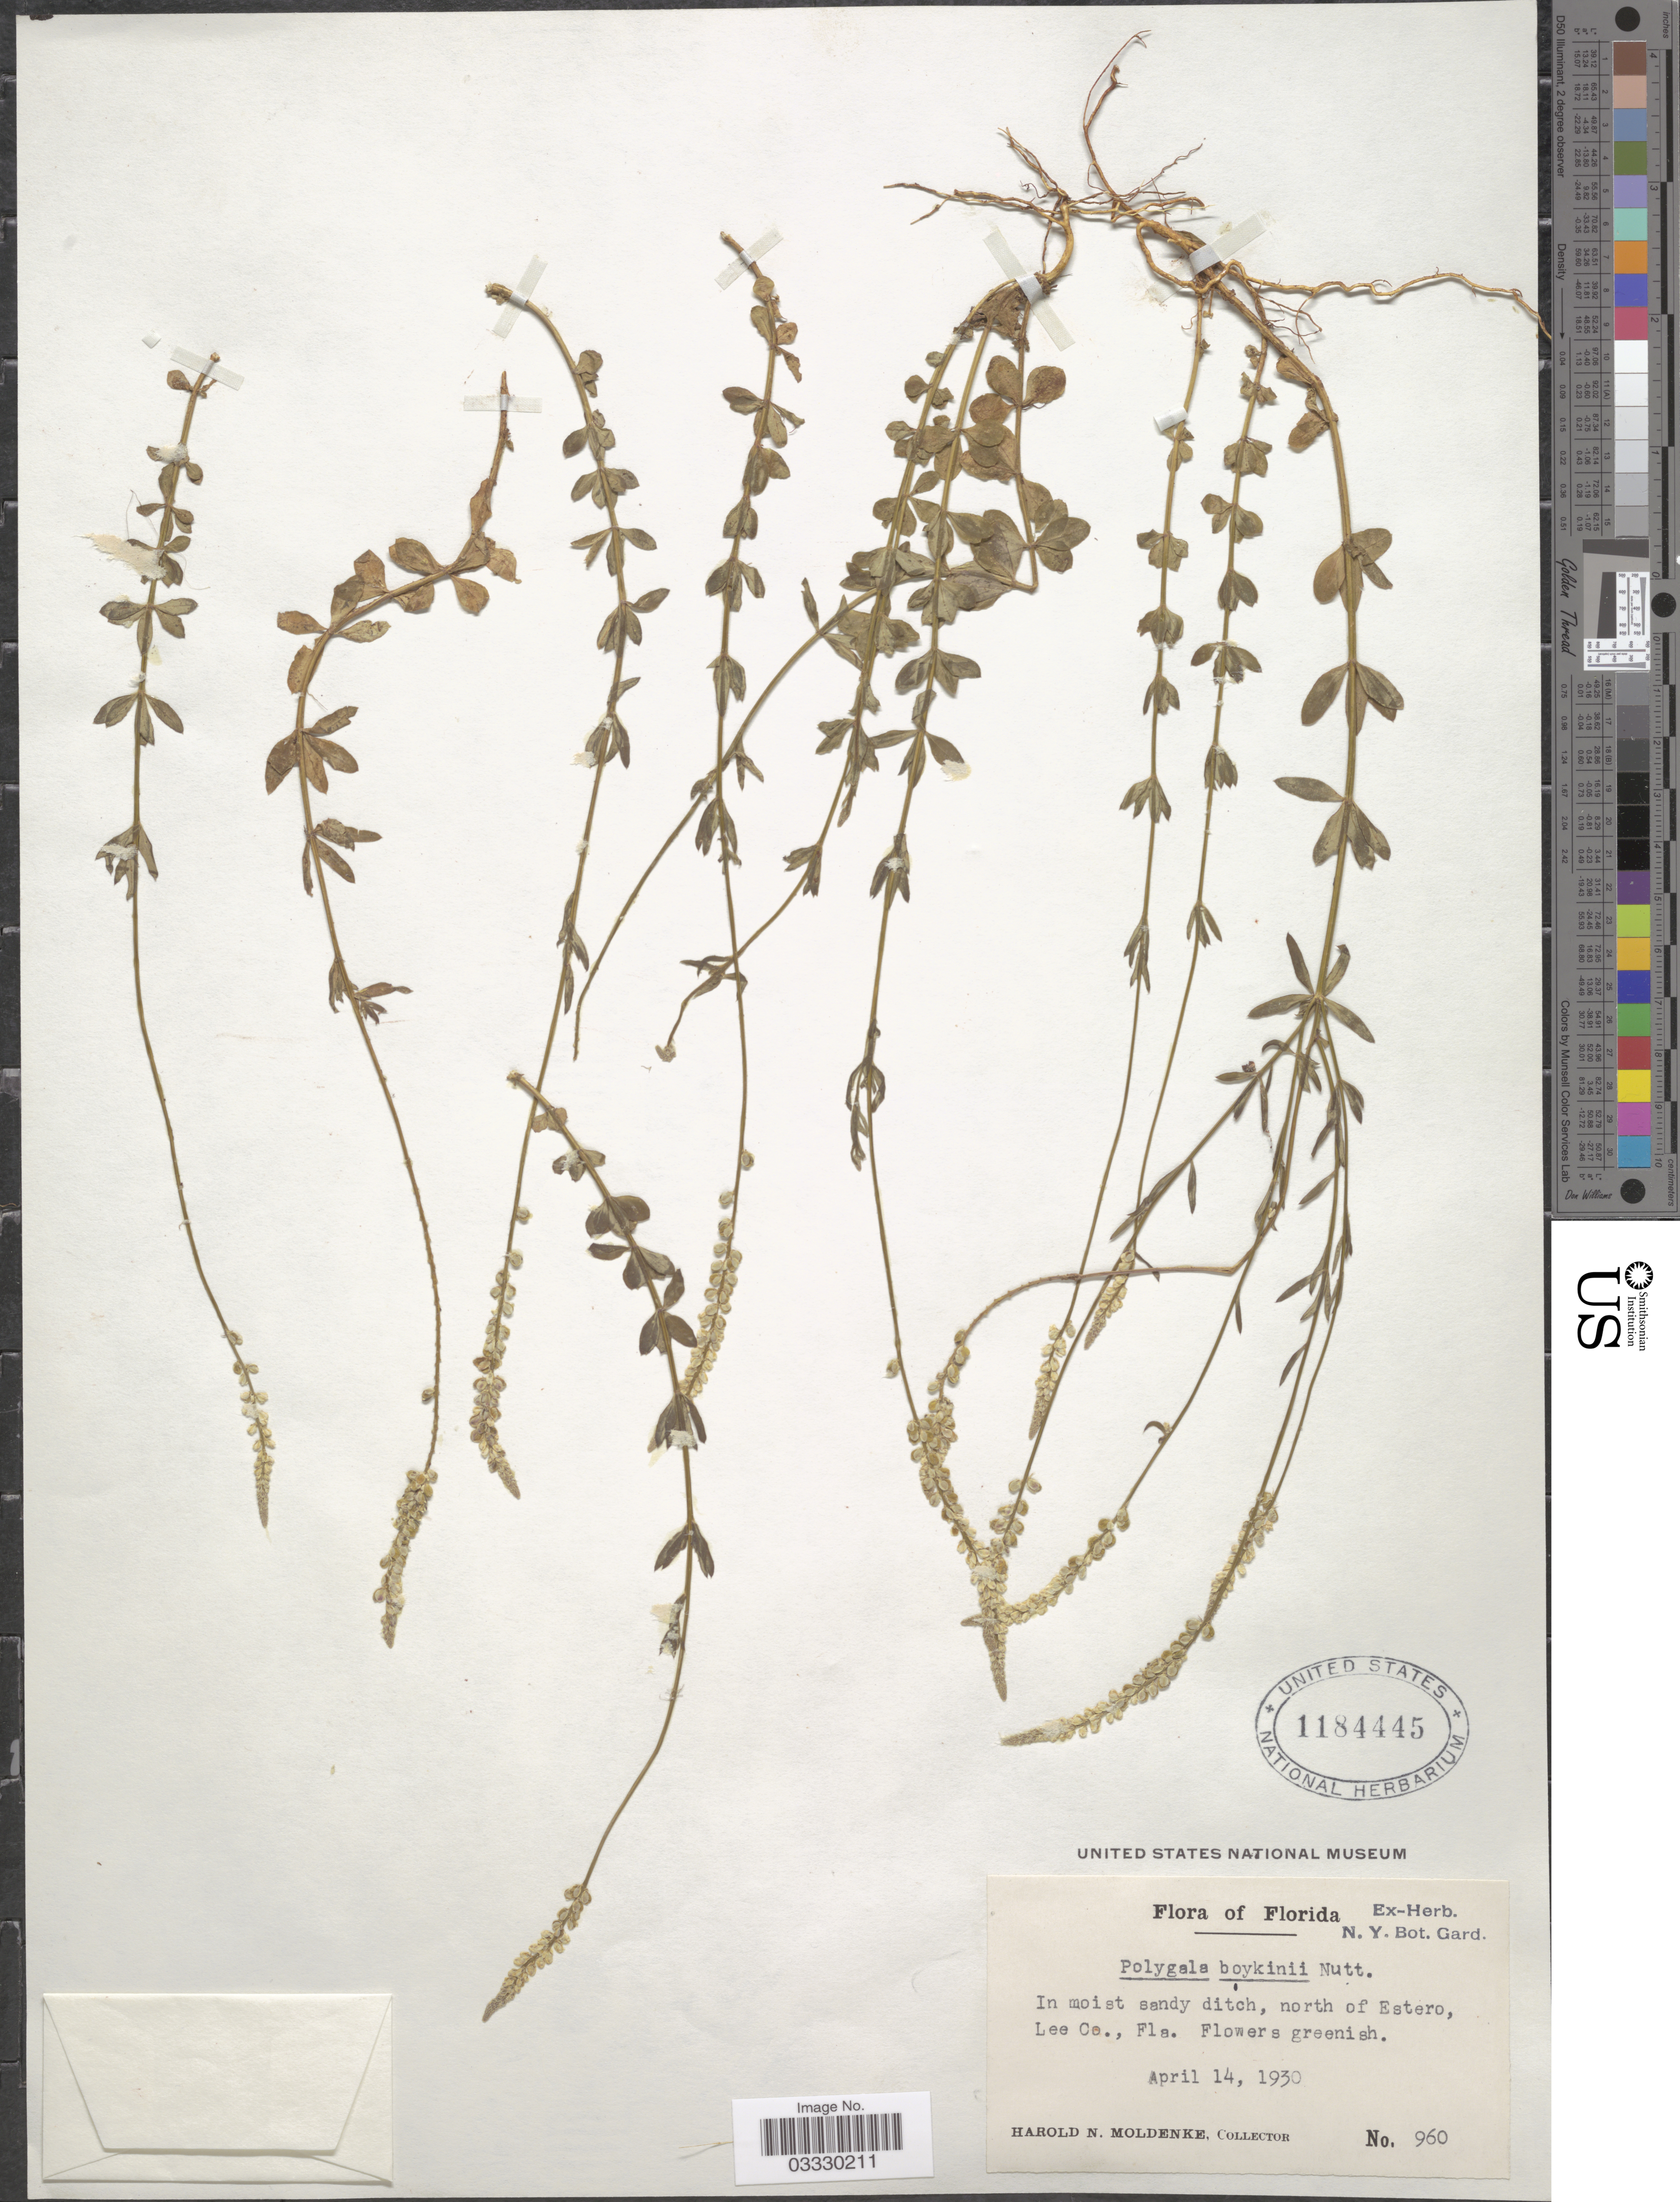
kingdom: Plantae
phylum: Tracheophyta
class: Magnoliopsida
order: Fabales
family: Polygalaceae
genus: Polygala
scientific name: Polygala boykinii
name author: Nutt.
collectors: H. N. Moldenke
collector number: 960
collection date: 1930-04-14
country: United States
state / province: Florida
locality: North of Estero, Lee Co.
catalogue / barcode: US 1184445